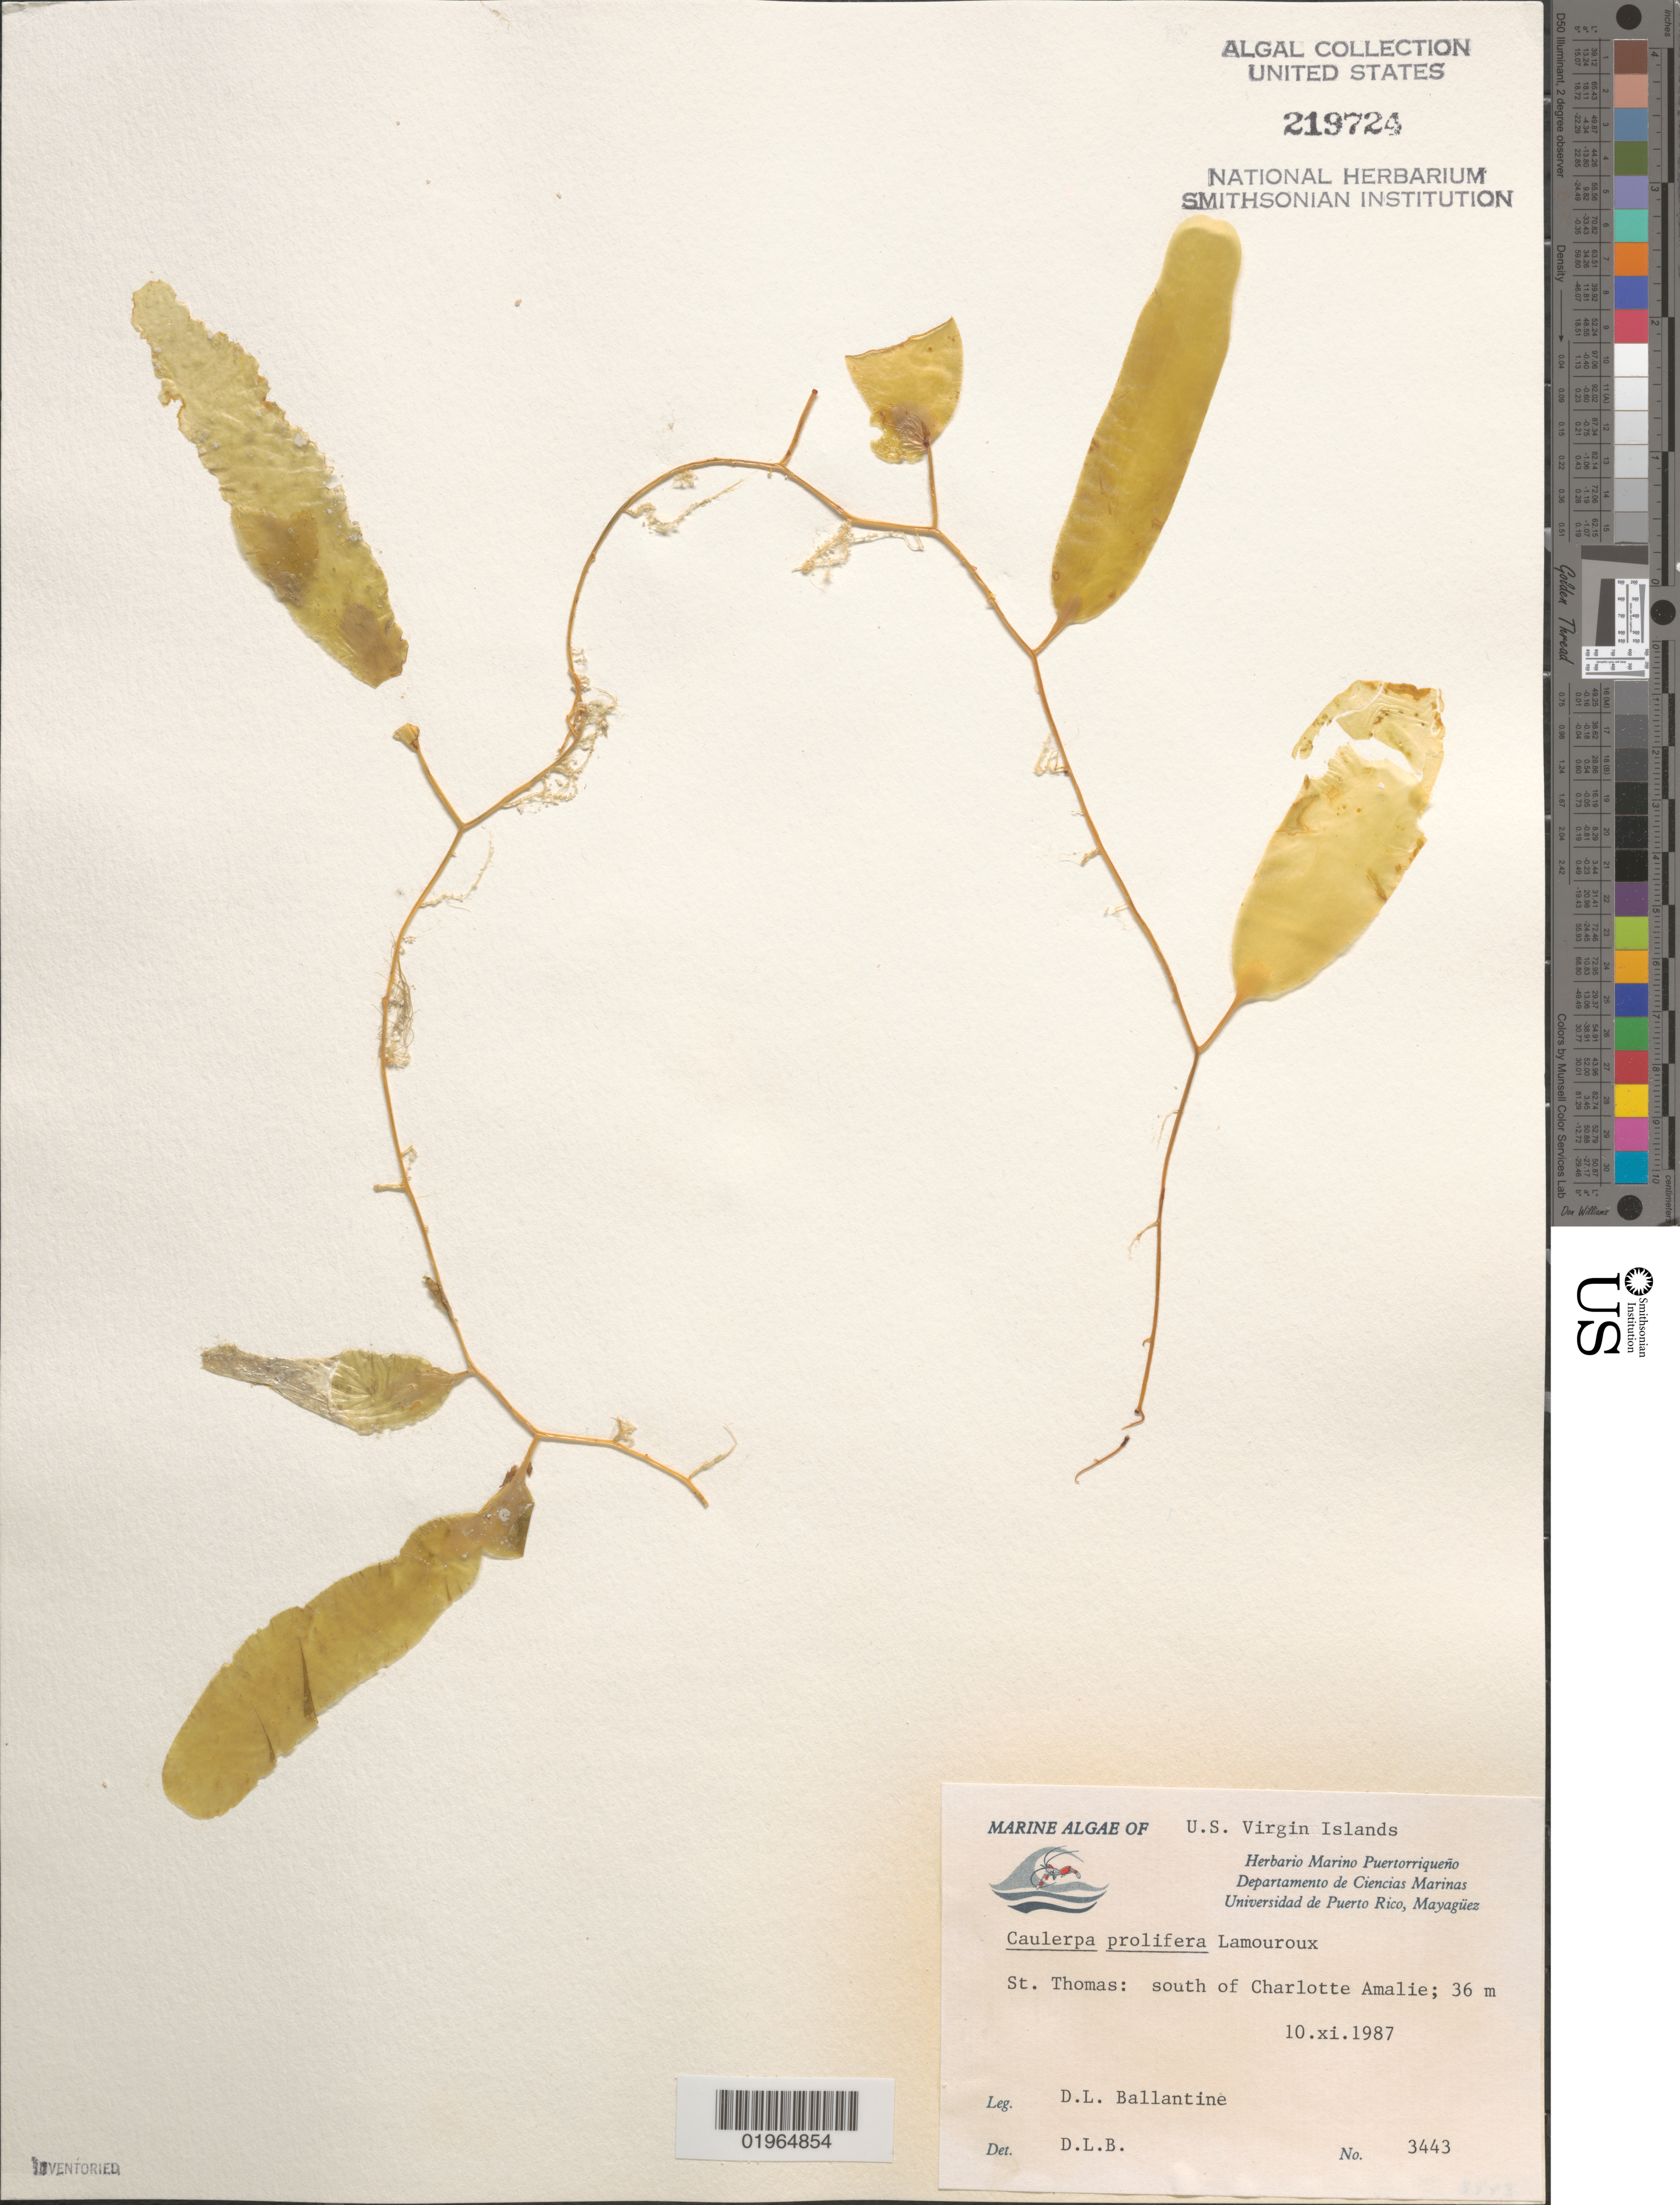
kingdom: Plantae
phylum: Chlorophyta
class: Ulvophyceae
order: Bryopsidales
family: Caulerpaceae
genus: Caulerpa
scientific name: Caulerpa prolifera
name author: (Forssk.) J.V.Lamouroux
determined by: Ballantine, D. L.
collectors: D.L. Ballantine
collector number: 3443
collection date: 1987-11-10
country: U.S. Virgin Islands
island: St. Thomas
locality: South of Charlotte Amalie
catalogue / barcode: US 219724